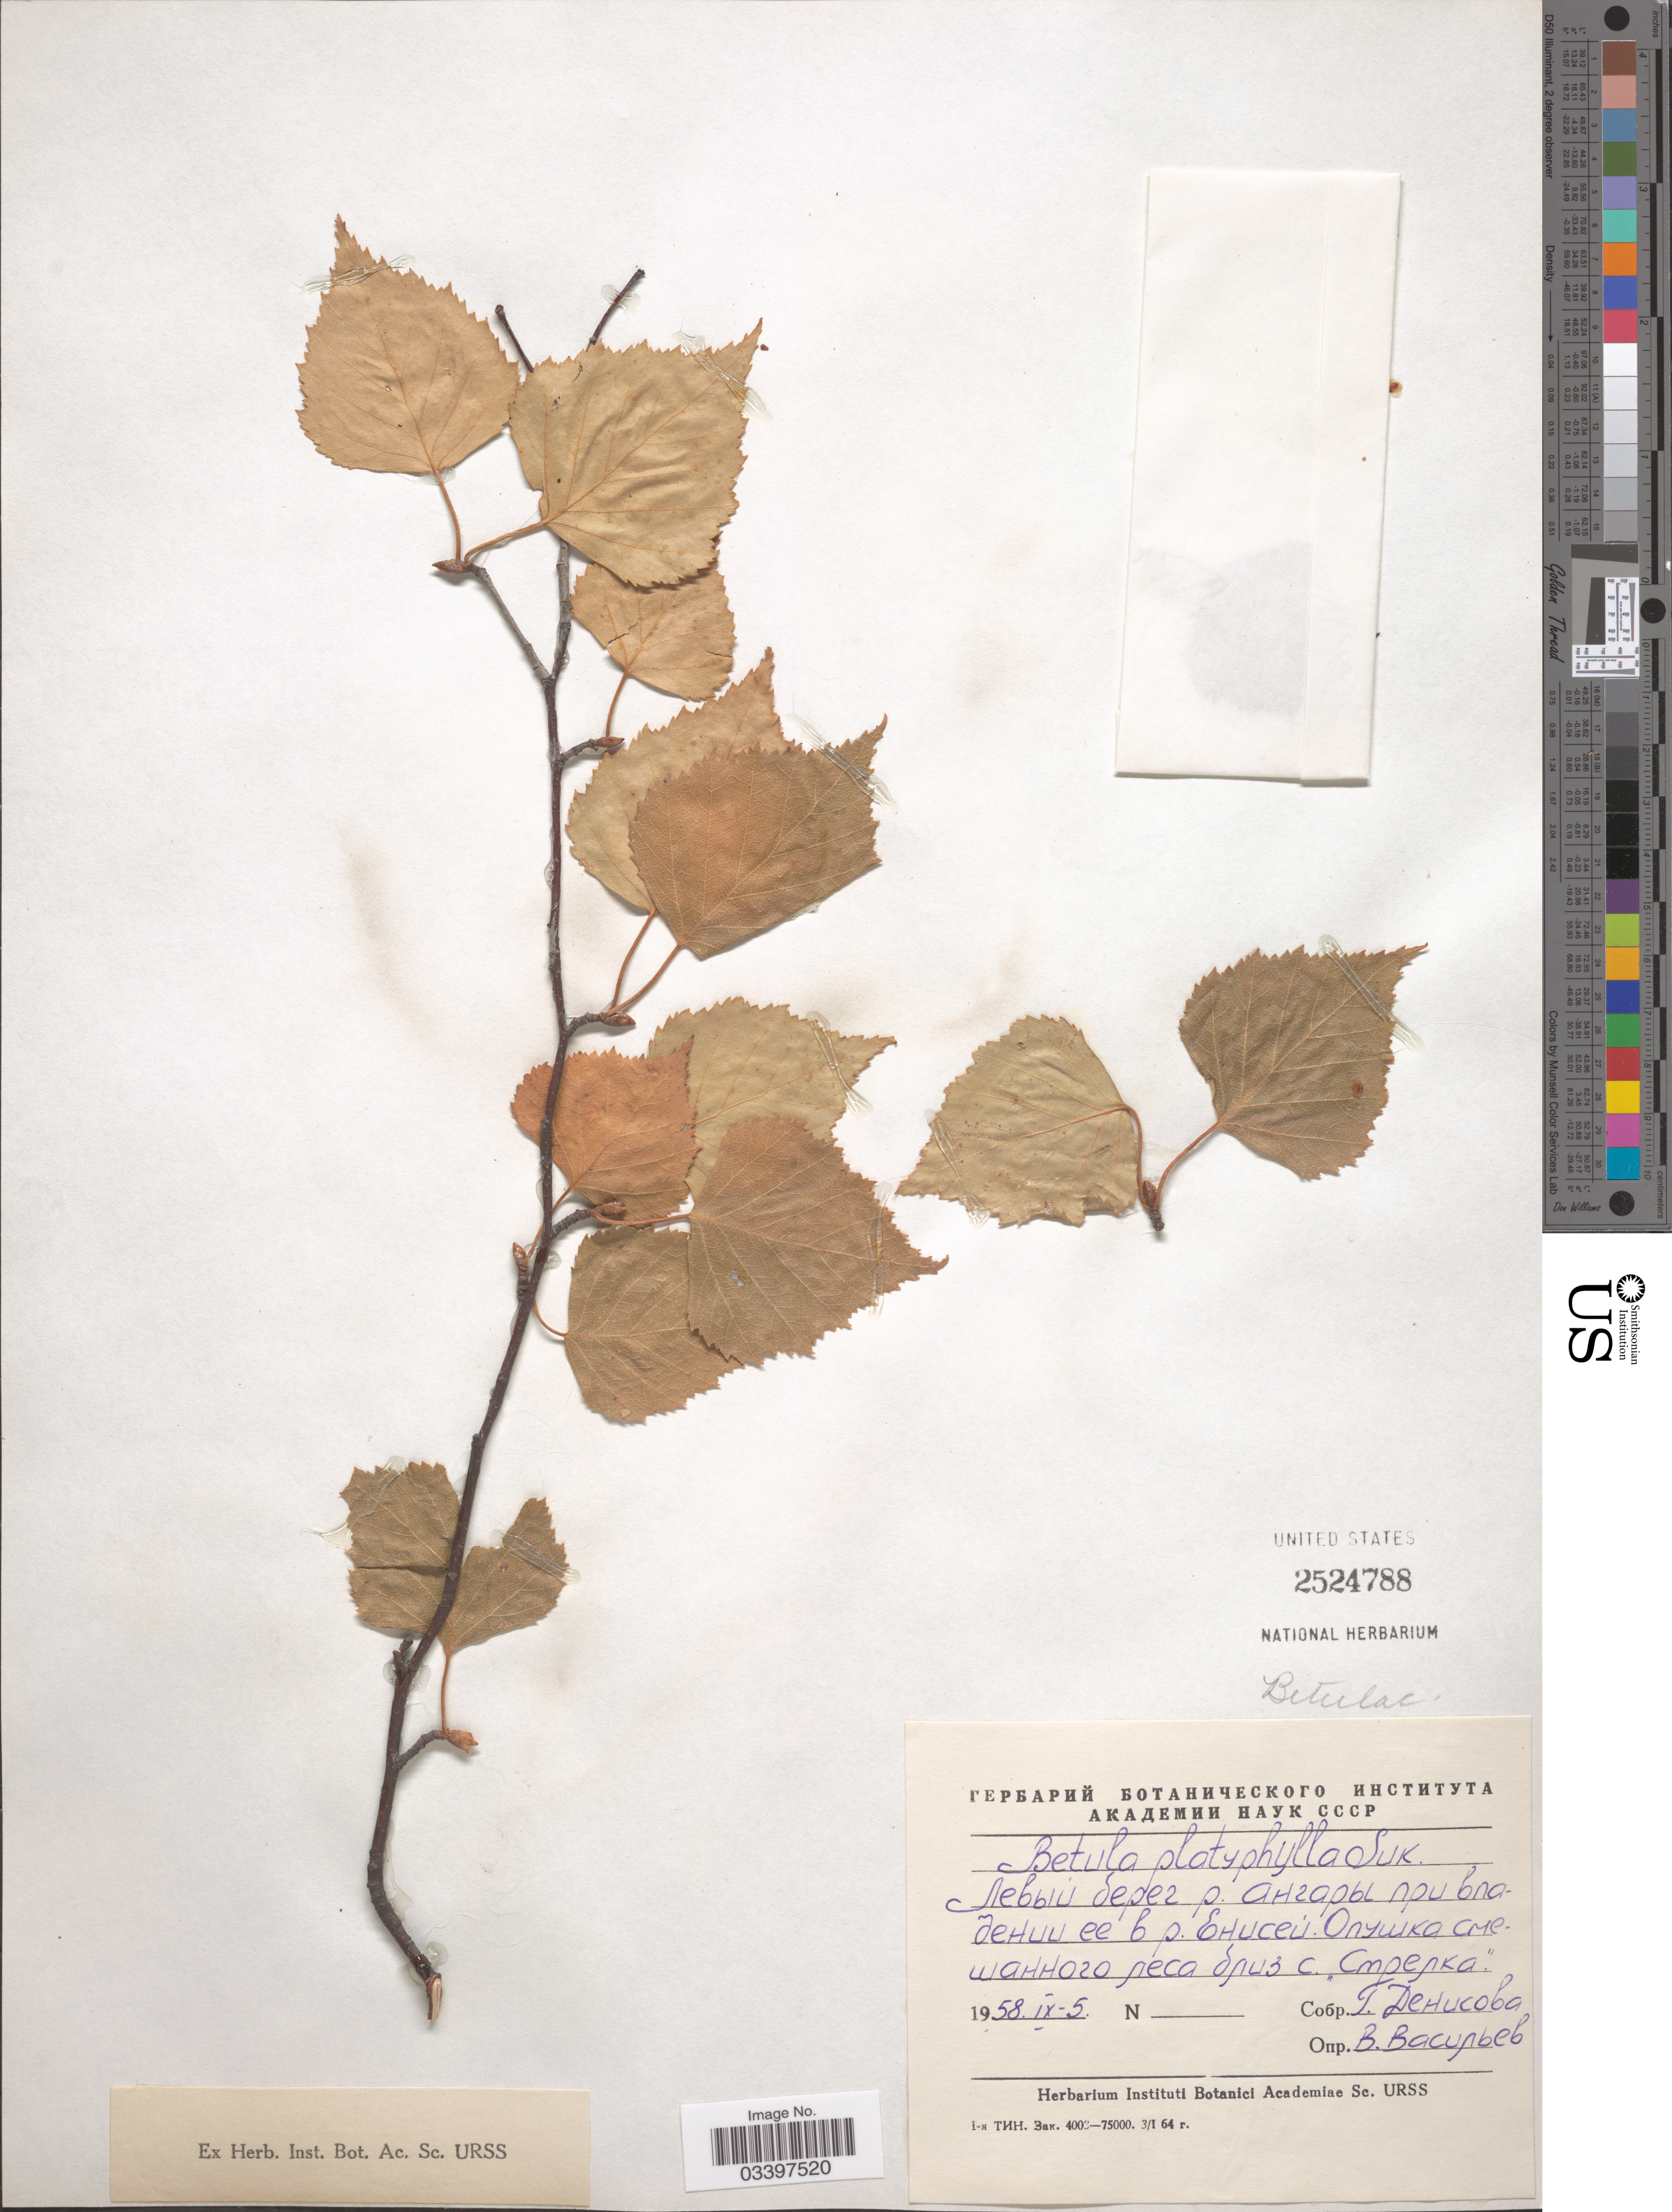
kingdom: Plantae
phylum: Tracheophyta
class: Magnoliopsida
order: Fagales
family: Betulaceae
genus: Betula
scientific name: Betula platyphylla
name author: Sukaczev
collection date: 1958-09-05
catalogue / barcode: US 2524788